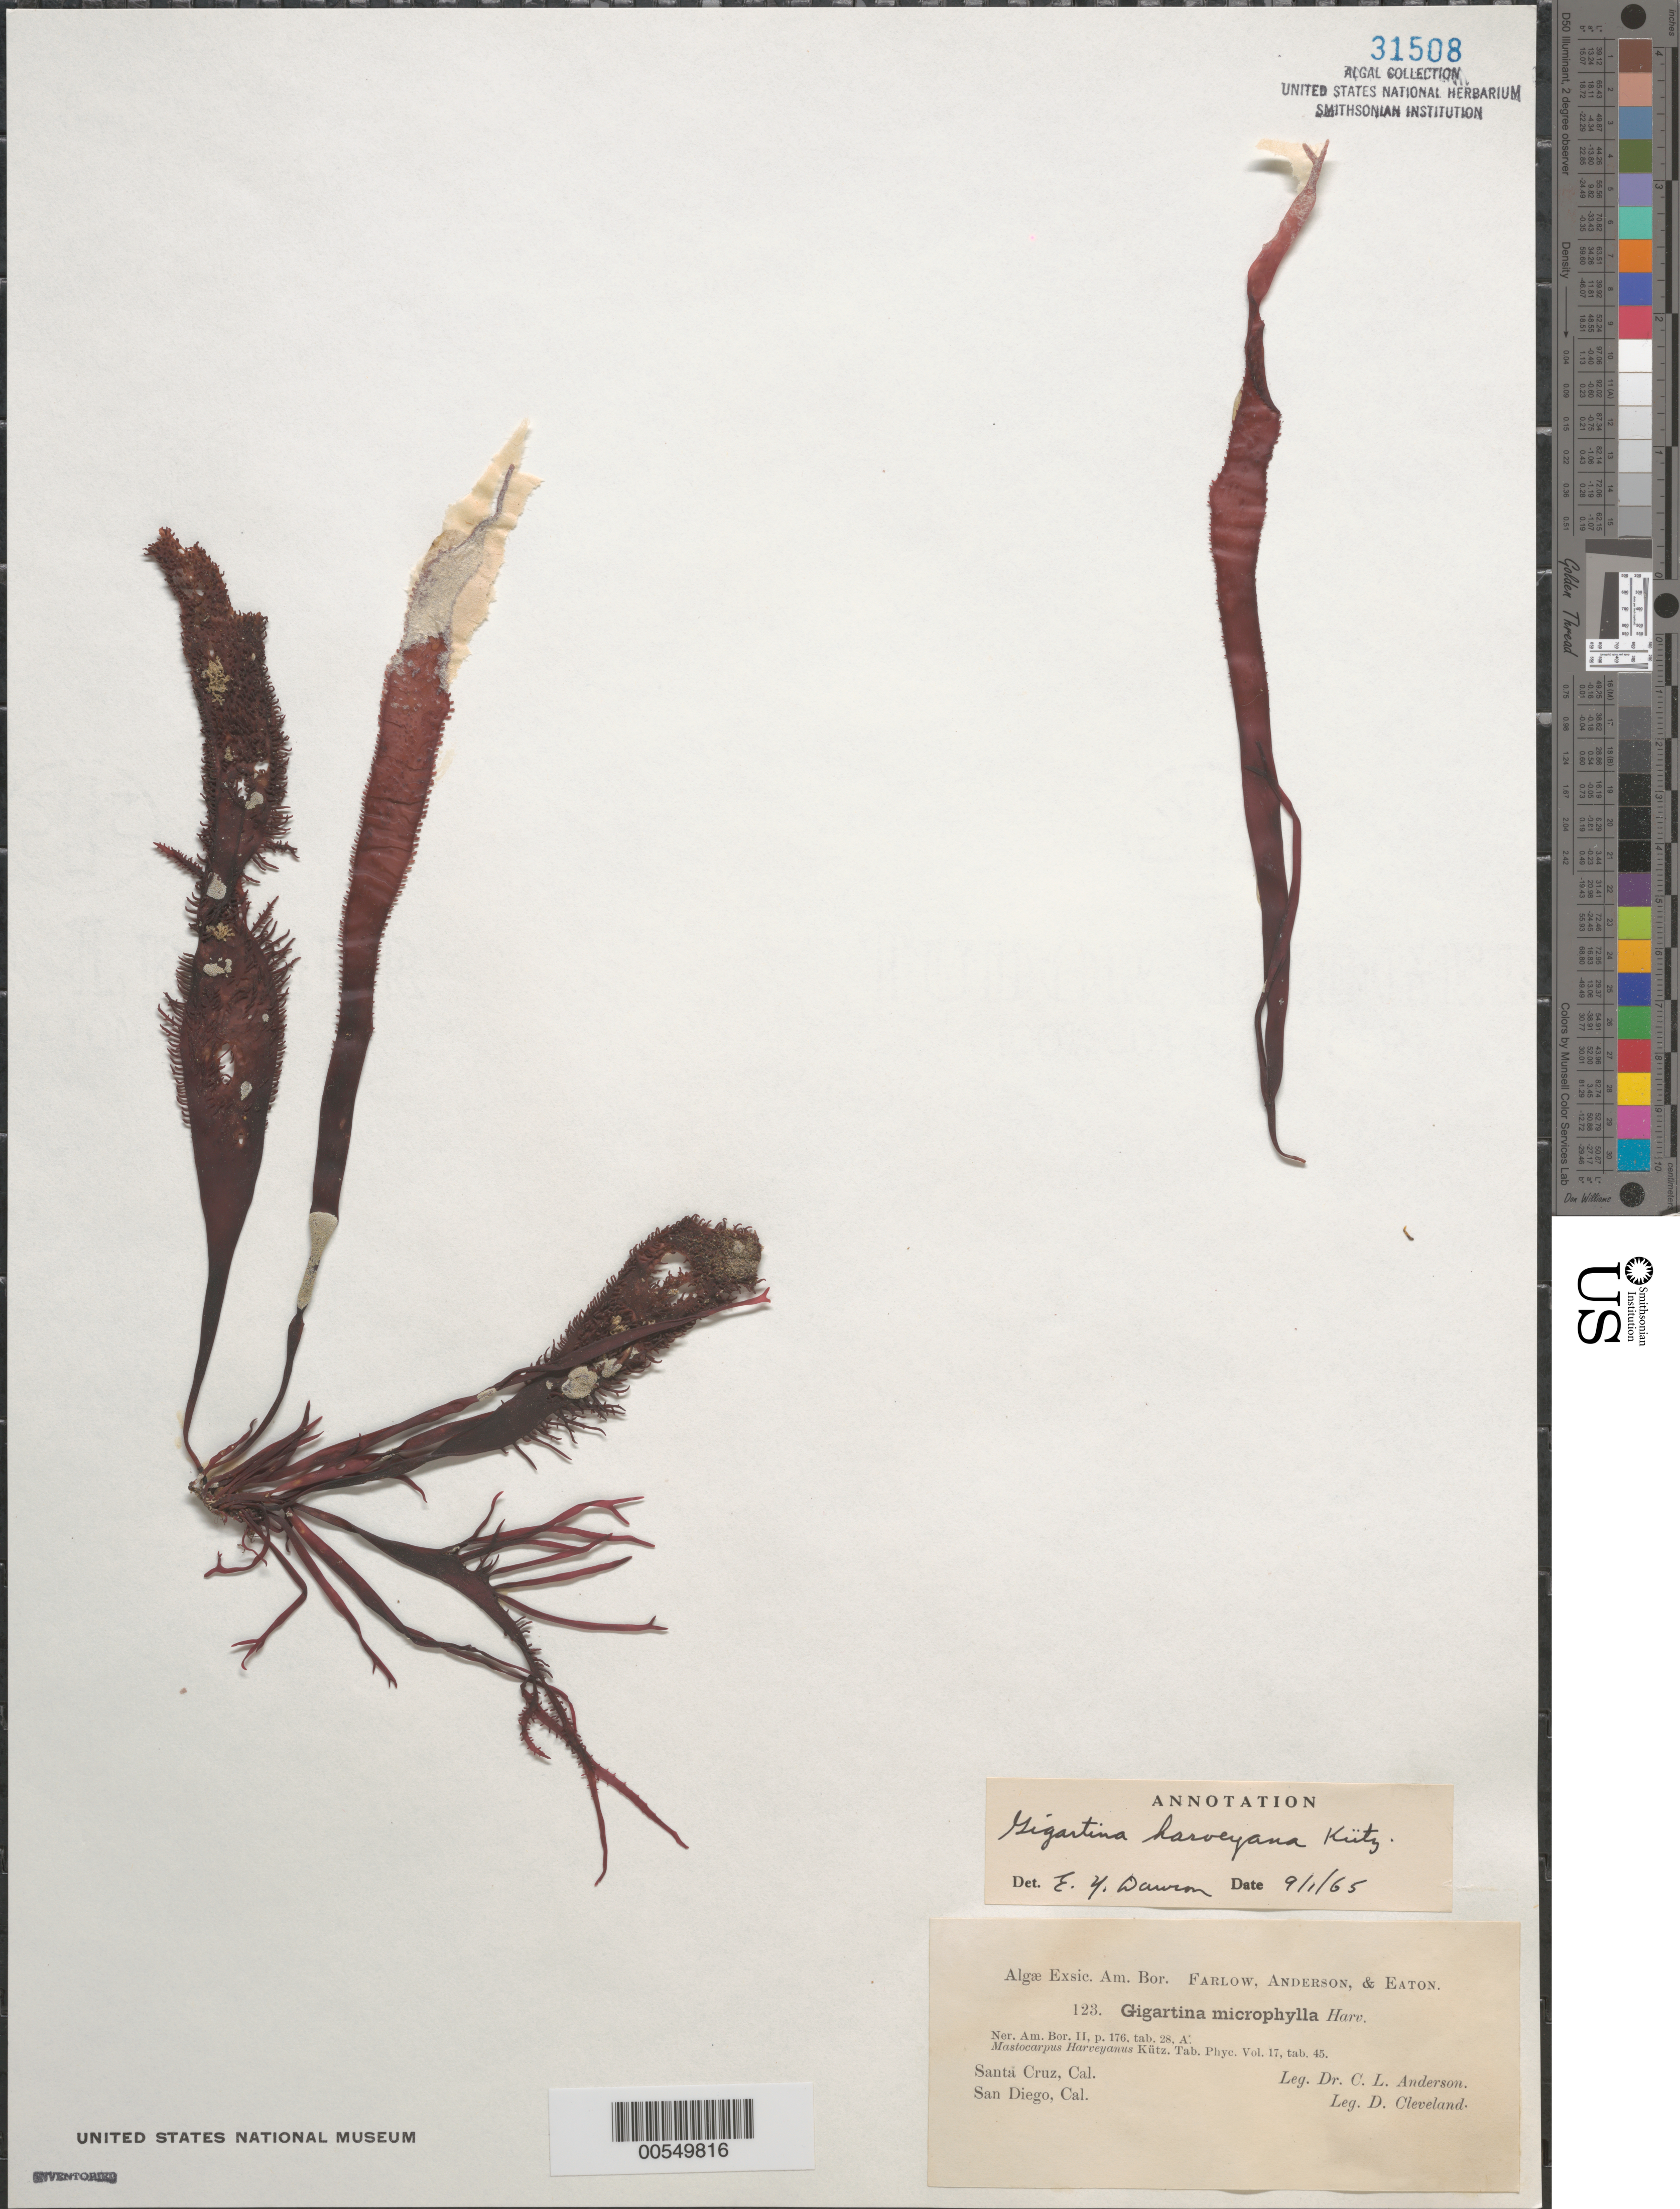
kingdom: Plantae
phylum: Rhodophyta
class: Florideophyceae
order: Gigartinales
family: Gigartinaceae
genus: Chondracanthus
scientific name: Chondracanthus harveyanus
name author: (Kütz.) Guiry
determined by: Algae name updating Project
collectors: C. L. Anderson & D. Cleveland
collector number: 123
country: United States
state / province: California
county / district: Santa Cruz / San Diego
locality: Santa Cruz and San Diego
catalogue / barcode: US 31508